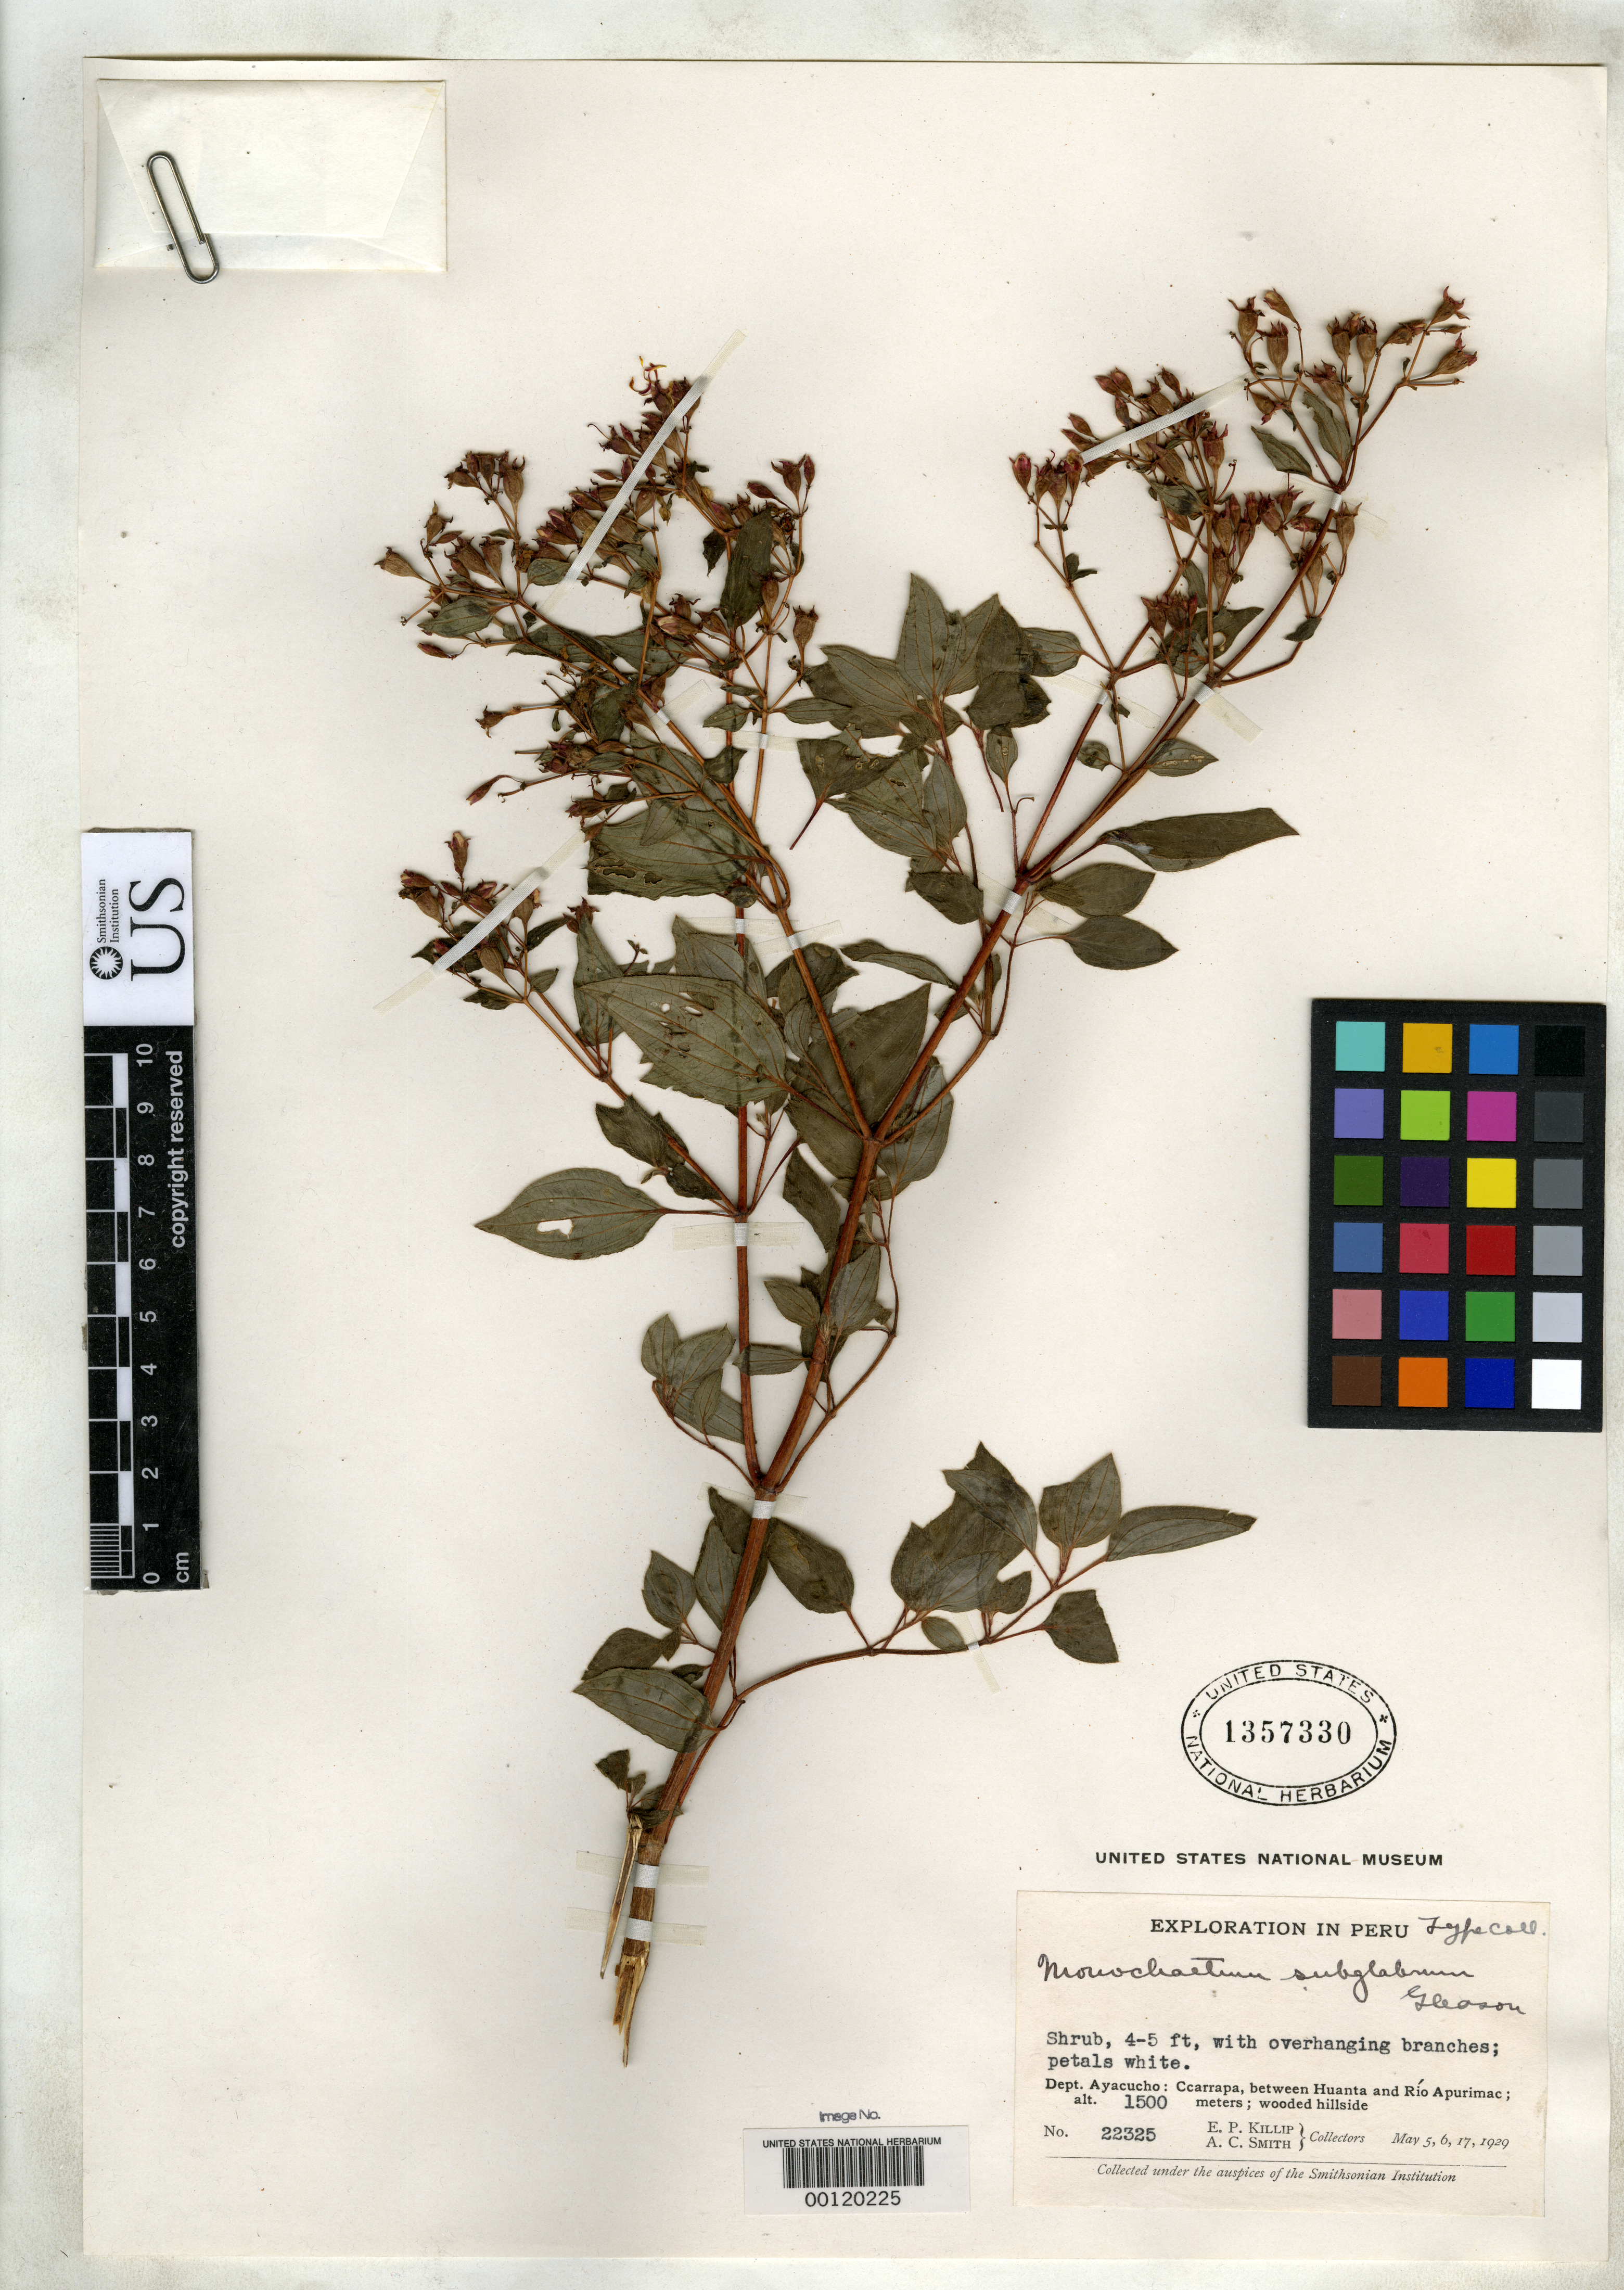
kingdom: Plantae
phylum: Tracheophyta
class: Magnoliopsida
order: Myrtales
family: Melastomataceae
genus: Monochaetum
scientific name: Monochaetum subglabrum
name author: Gleason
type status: Isotype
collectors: E. P. Killip & A. C. Smith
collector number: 22325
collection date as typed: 1929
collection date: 1929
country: Peru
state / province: Ayacucho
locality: Cearrapa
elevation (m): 1500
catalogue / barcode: US 1357330